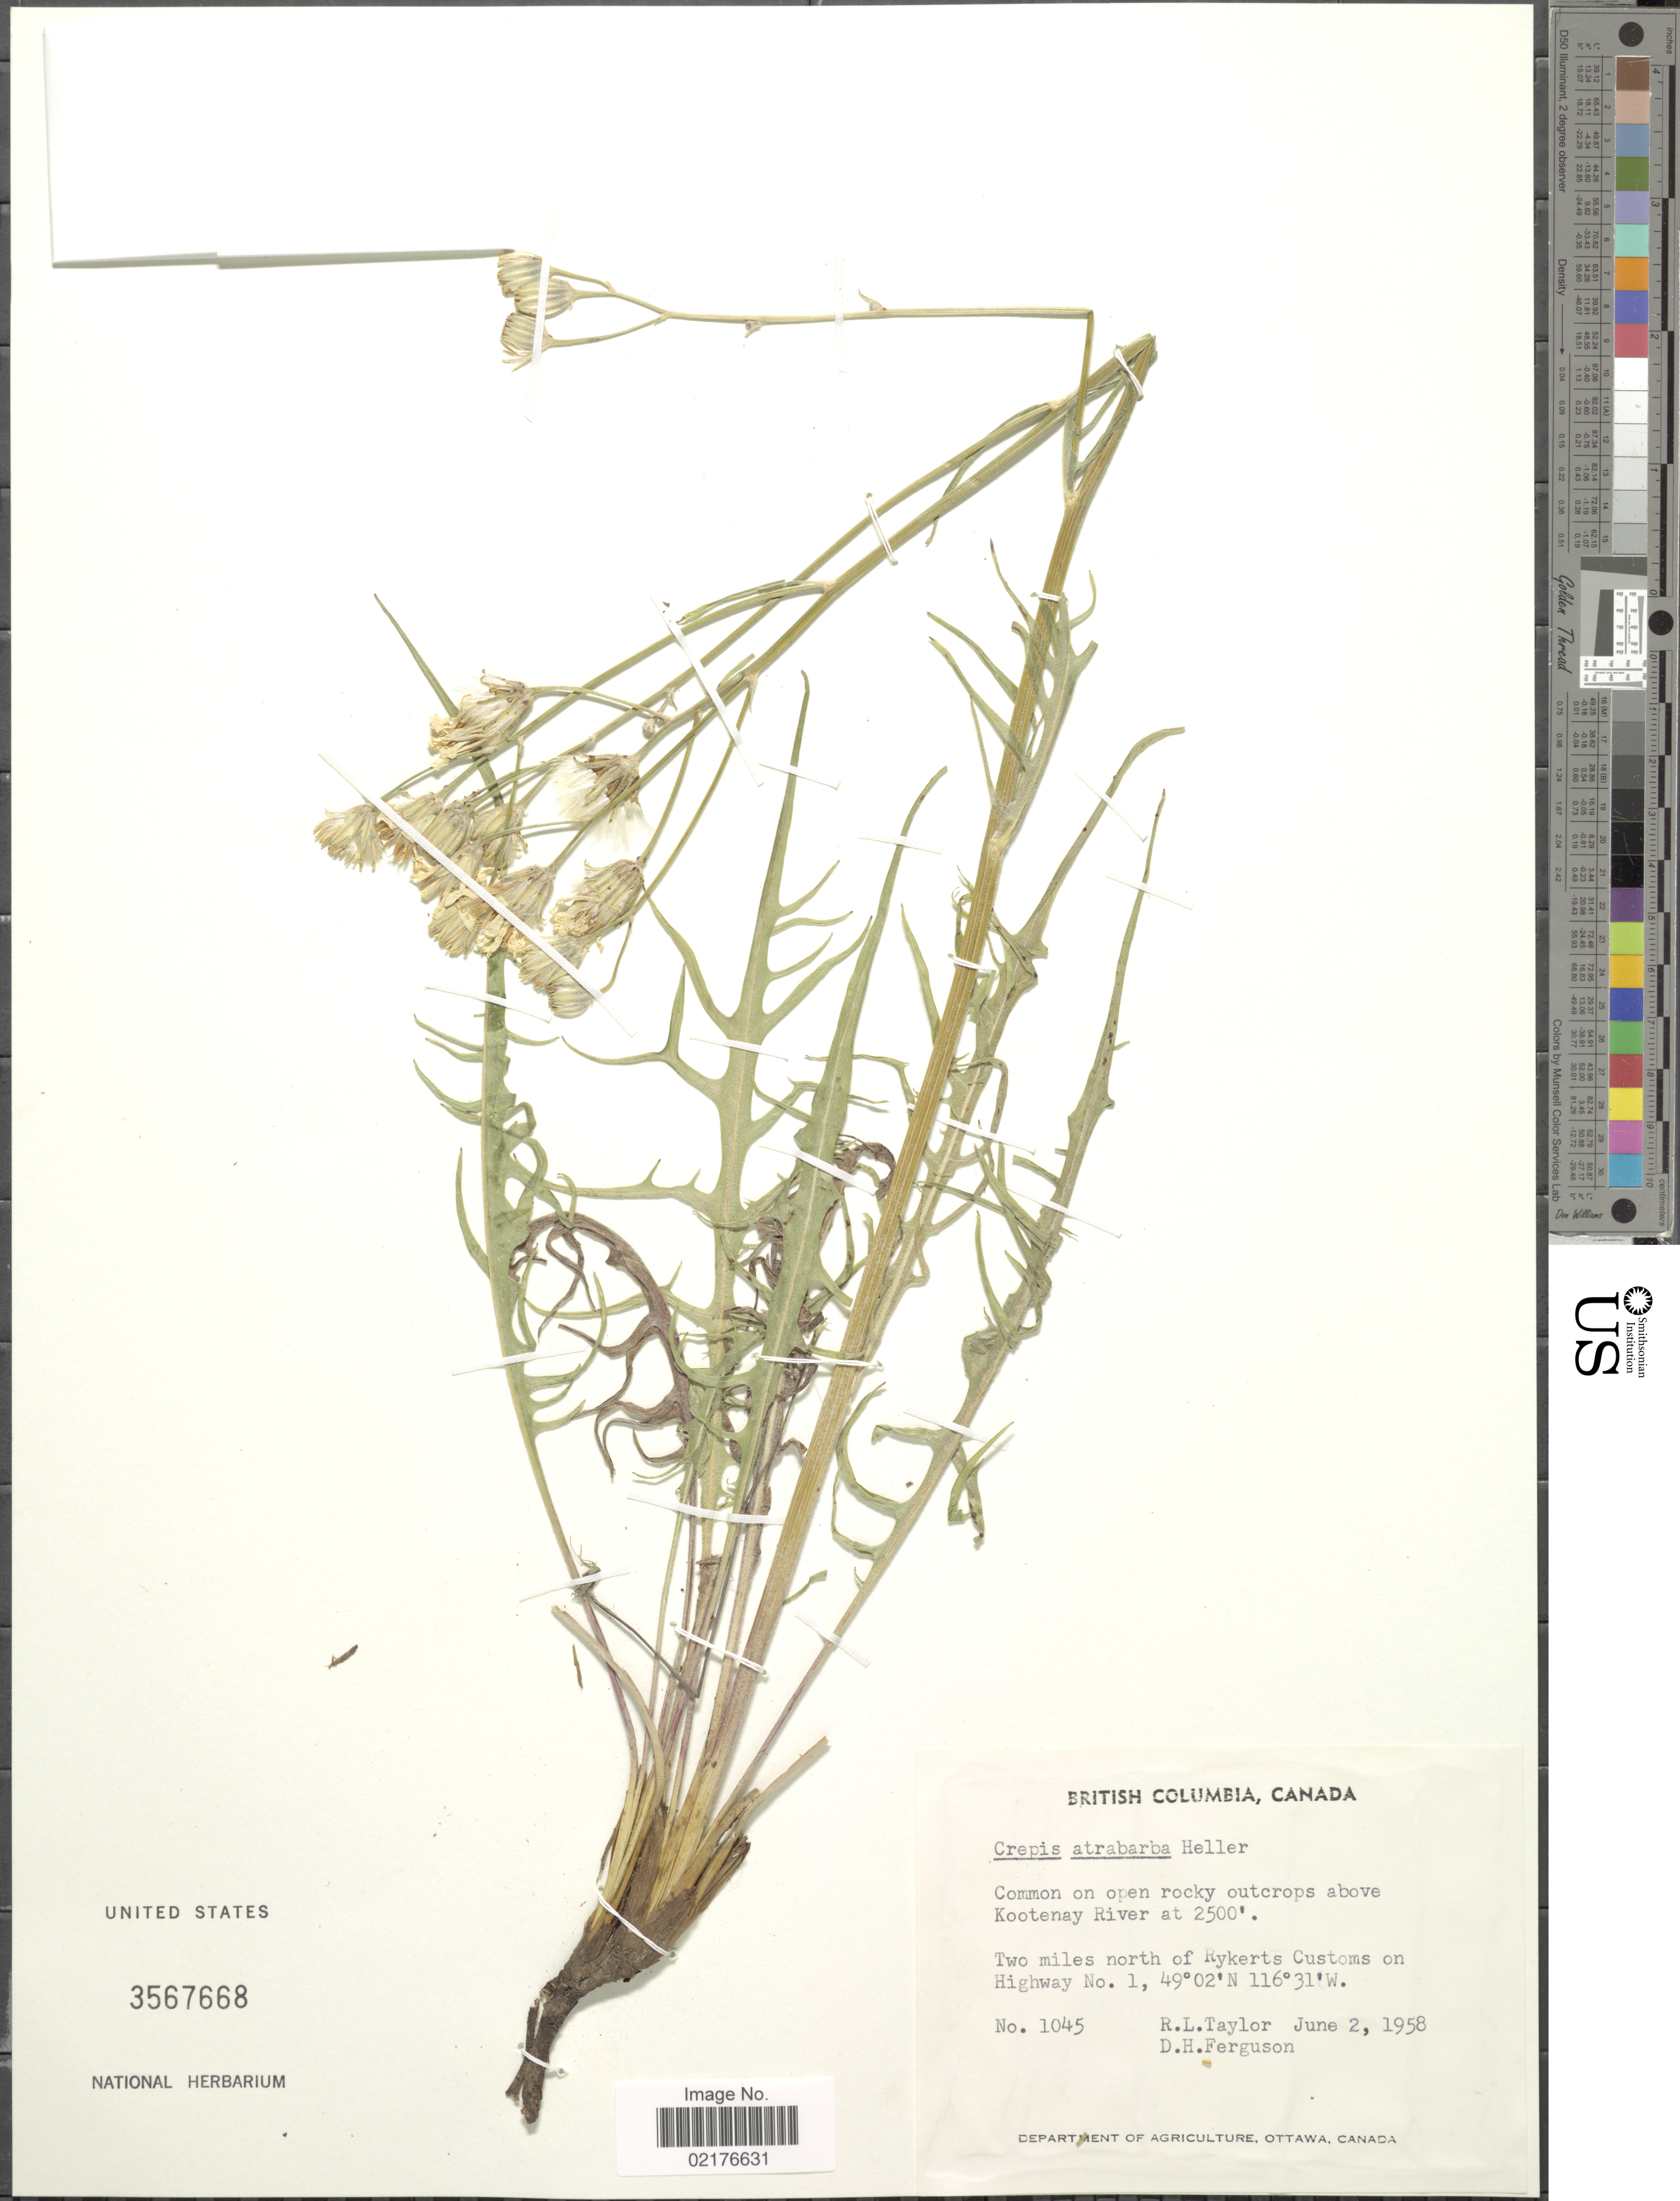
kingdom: Plantae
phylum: Tracheophyta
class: Magnoliopsida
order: Asterales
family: Asteraceae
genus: Crepis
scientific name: Crepis atribarba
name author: A. Heller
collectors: R. Taylor & D. Ferguson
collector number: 1045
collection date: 1958-06-02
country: Canada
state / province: British Columbia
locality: Common on open rocky outcrops above Kootenay River, Two miles north of Rykerts Customs on Highway No. 1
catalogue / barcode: US 3567668